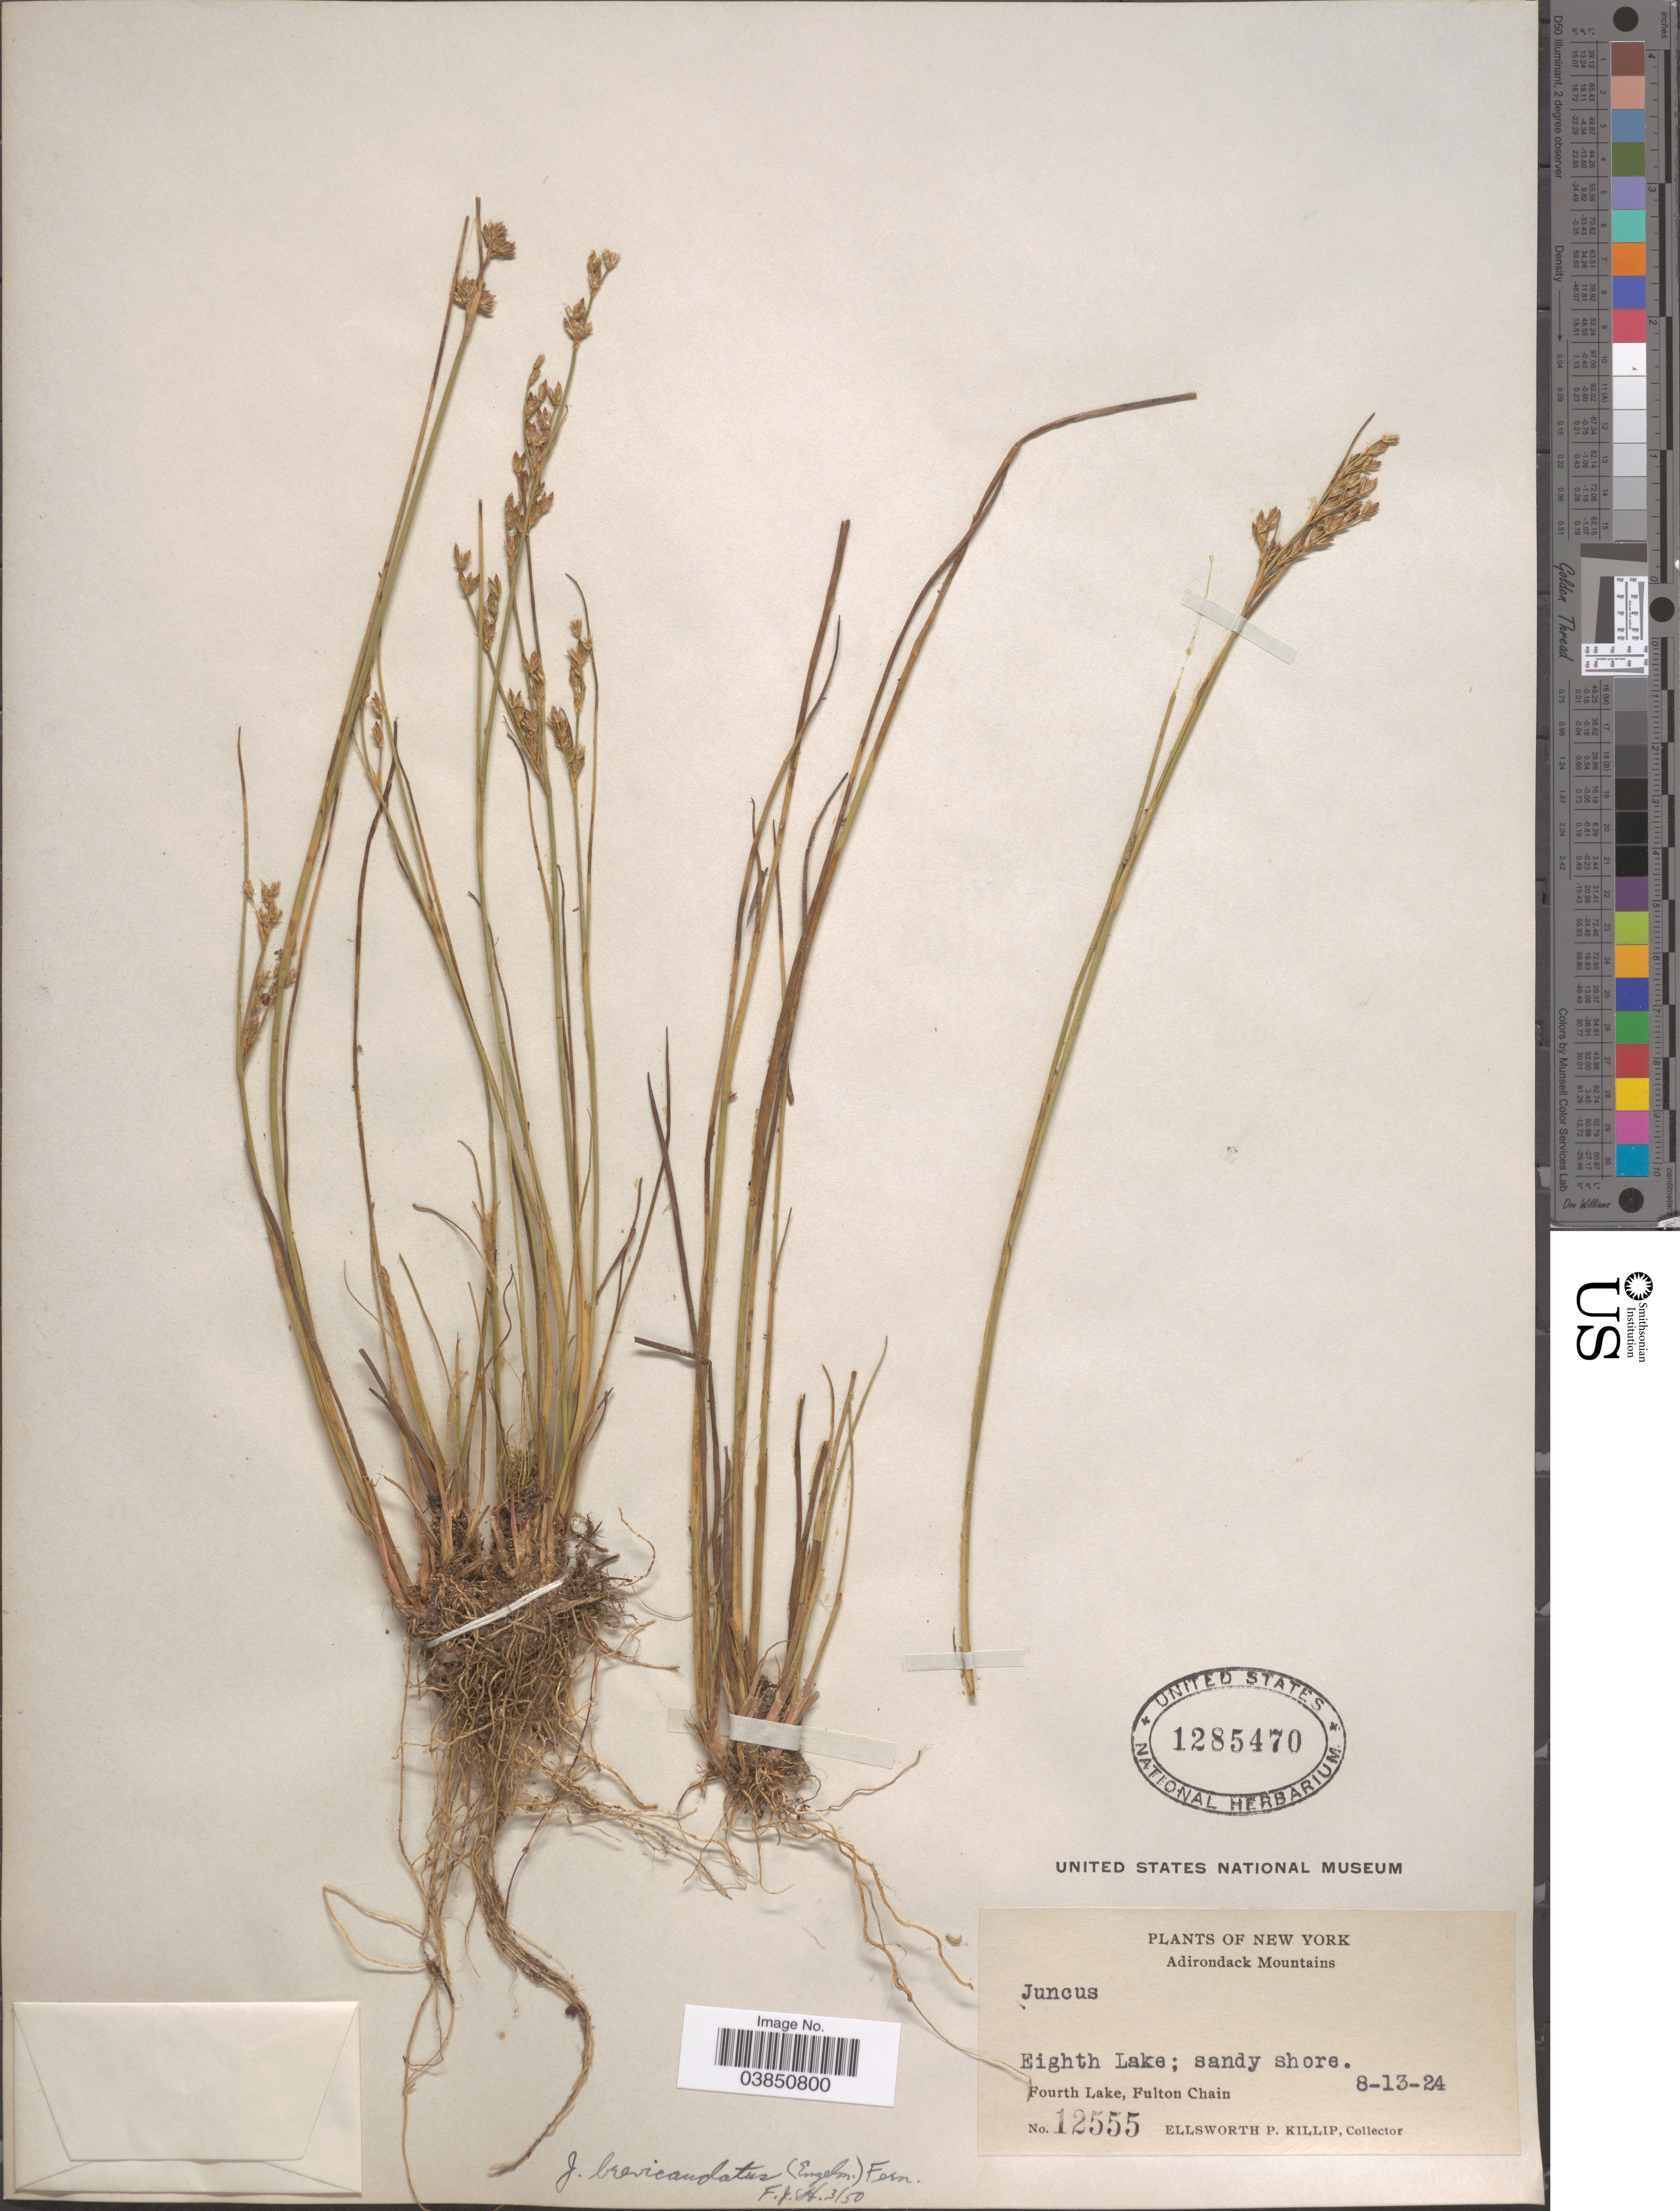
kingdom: Plantae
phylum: Tracheophyta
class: Liliopsida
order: Poales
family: Juncaceae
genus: Juncus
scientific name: Juncus brevicaudatus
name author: (Engelm.) Fernald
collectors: E. P. Killip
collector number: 12555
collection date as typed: Transcribed d/m/y: 13/8/24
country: United States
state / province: New York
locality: Adirondack Mountains. Eighth Lake; sandy shore. Fourth Lake, Fulton Chain.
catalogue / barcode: US 1285470